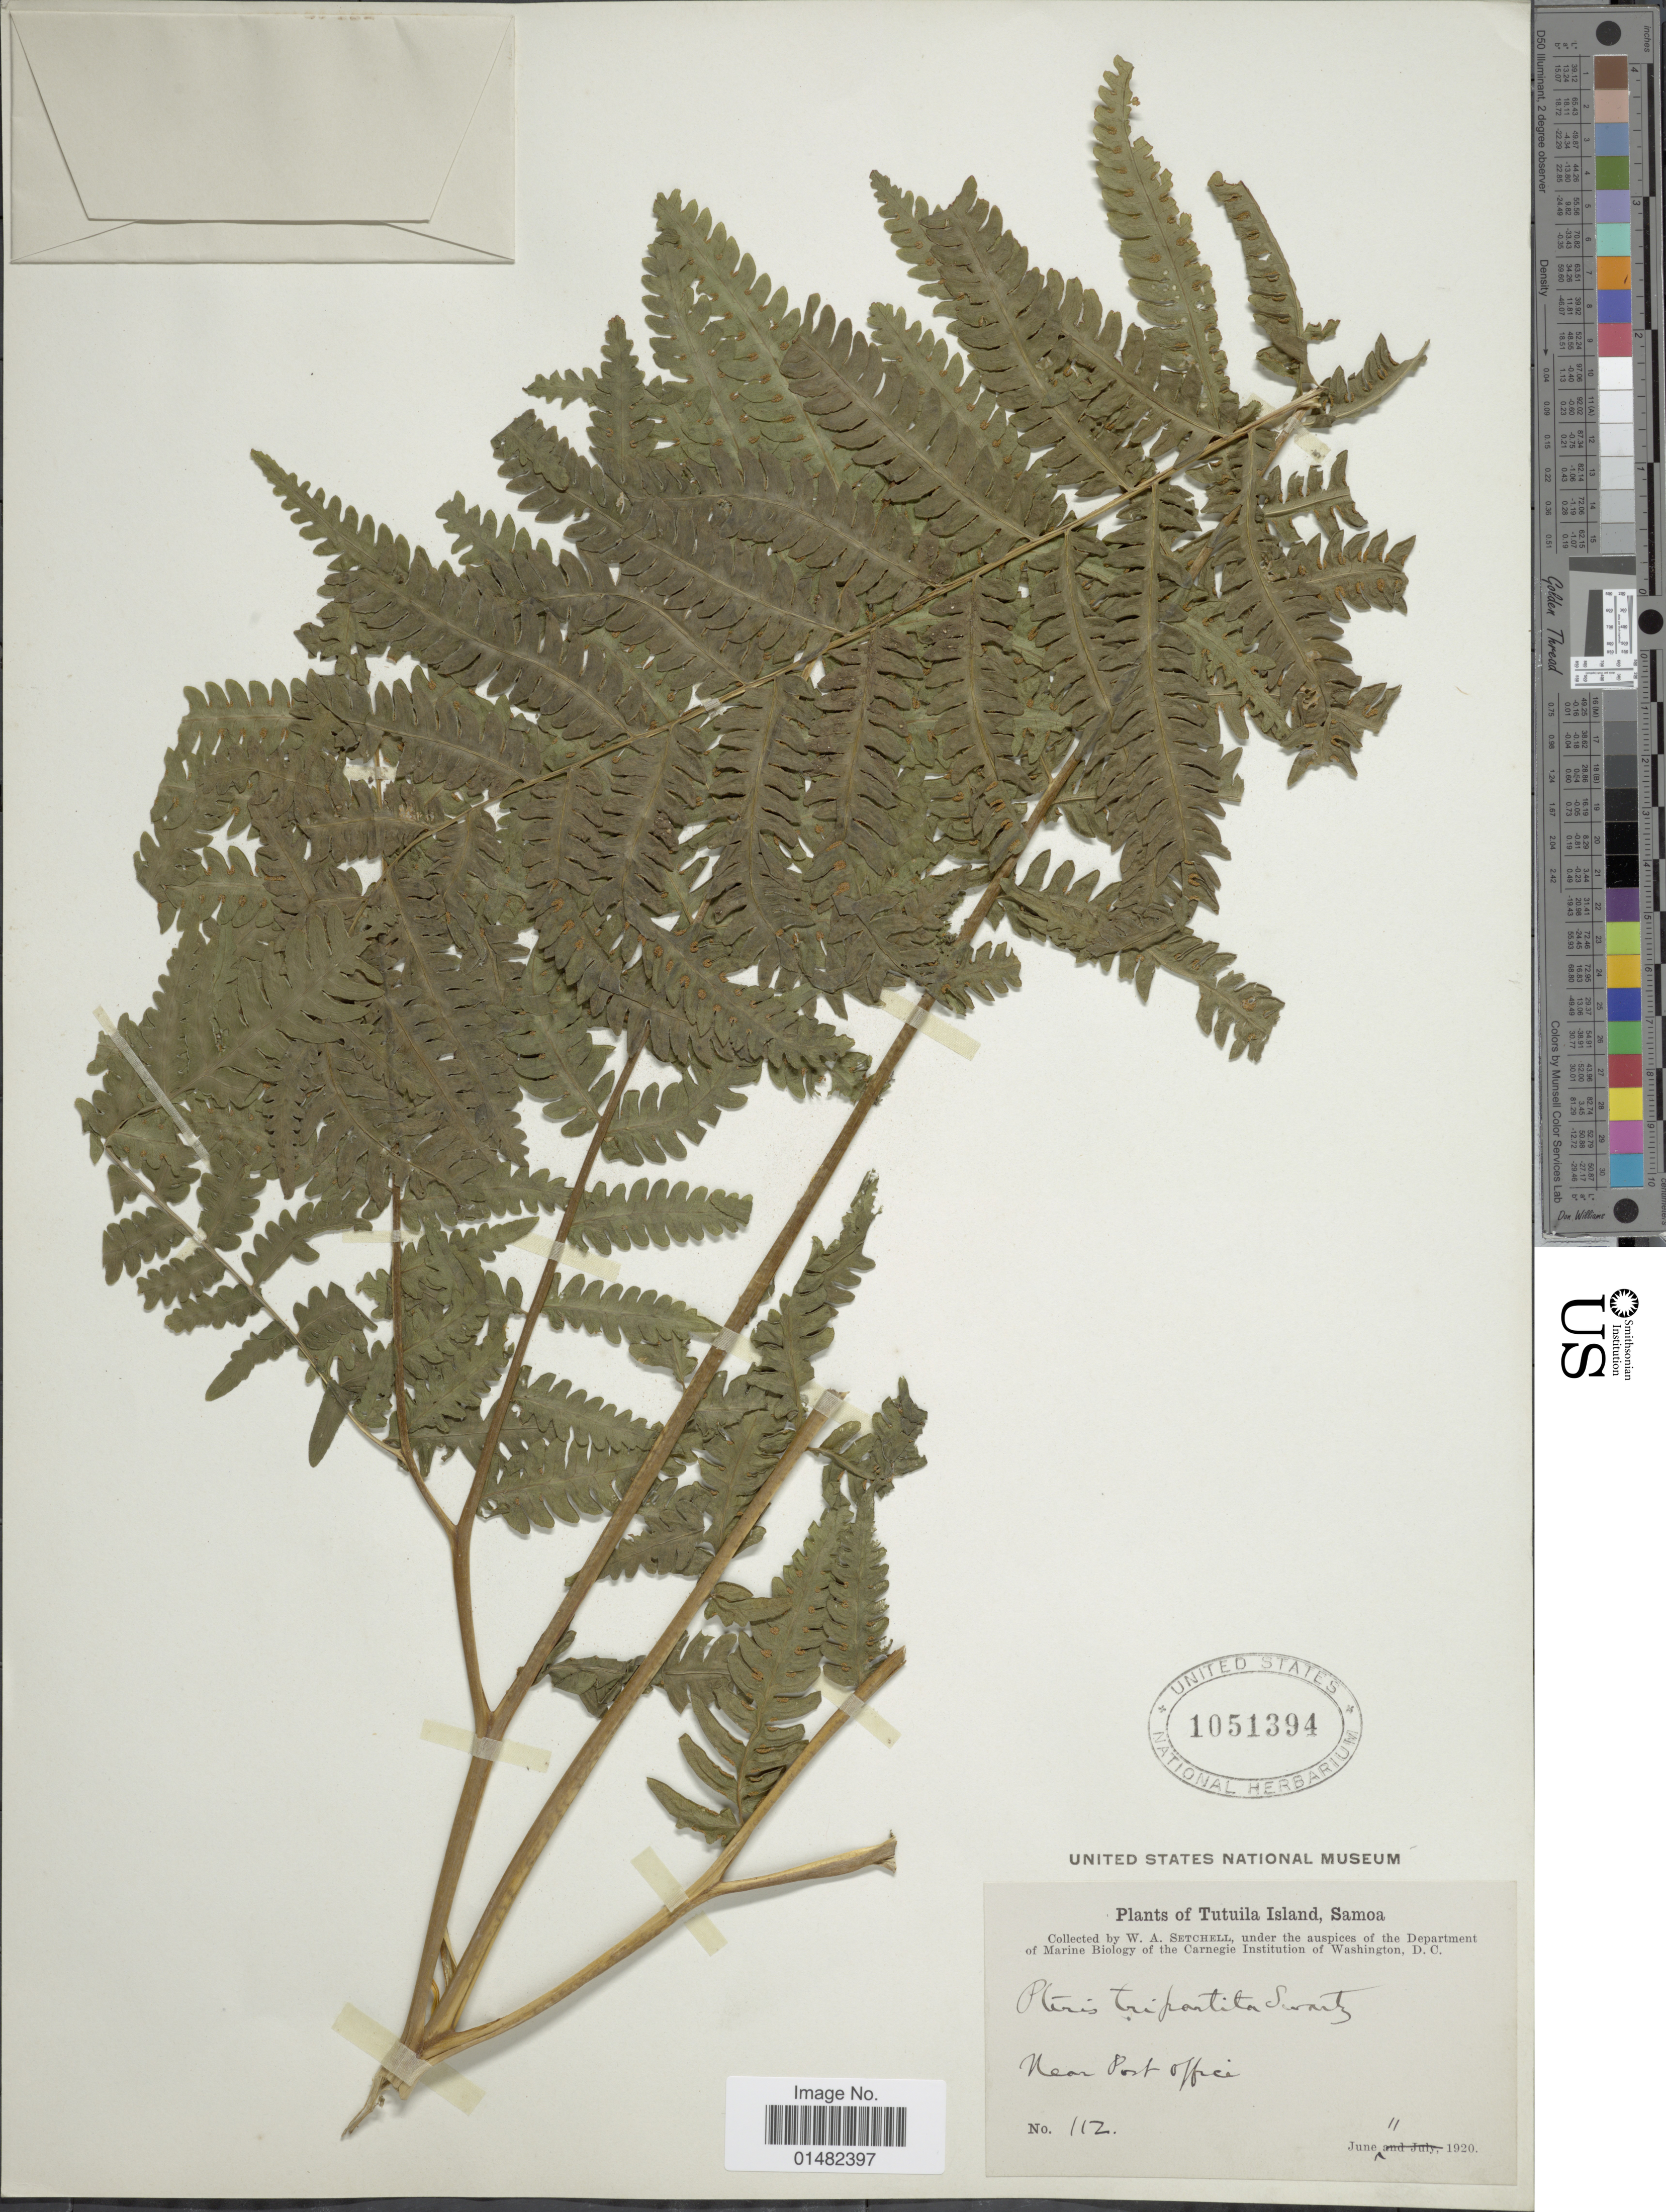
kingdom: Plantae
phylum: Tracheophyta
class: Polypodiopsida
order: Polypodiales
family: Pteridaceae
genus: Pteris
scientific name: Pteris tripartita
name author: Sw.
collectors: W. Setchell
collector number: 112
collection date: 1920-06-11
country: American Samoa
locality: Tutuila Island, Near Post office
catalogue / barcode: US 1051394